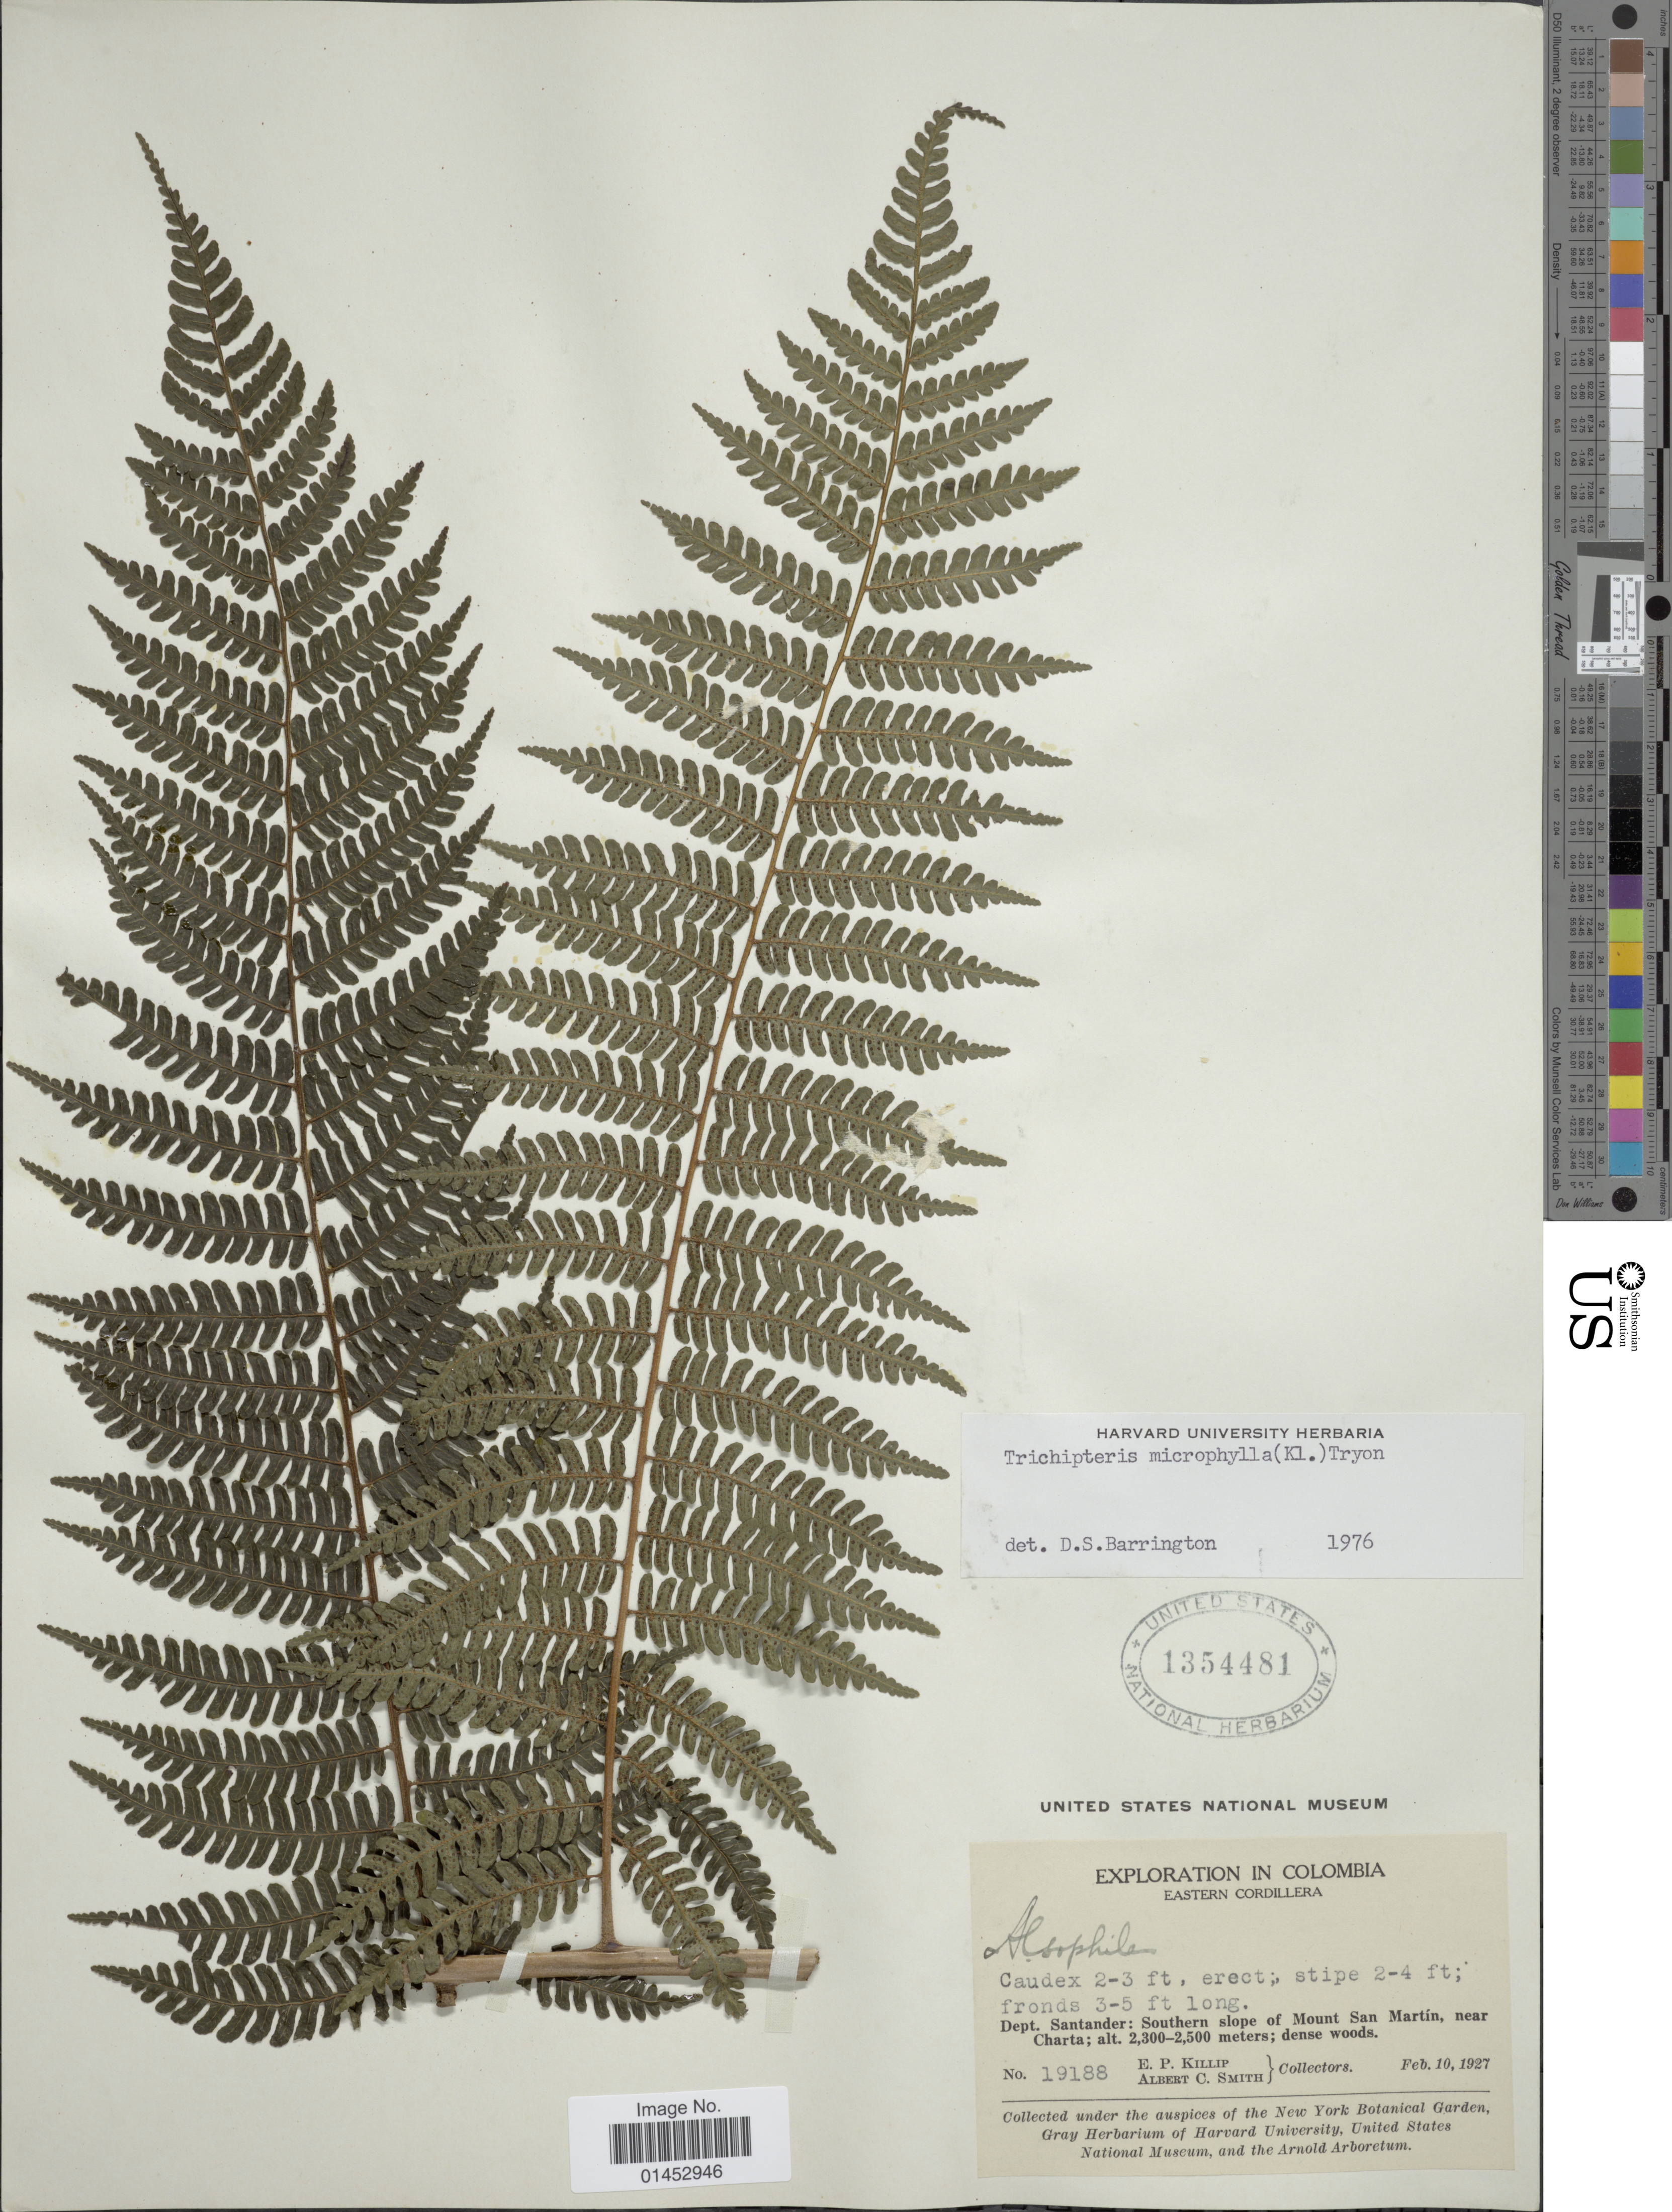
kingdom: Plantae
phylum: Tracheophyta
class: Polypodiopsida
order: Cyatheales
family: Cyatheaceae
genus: Cyathea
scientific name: Cyathea squamata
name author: (Klotzsch) Domin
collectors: E. P. Killip & A. C. Smith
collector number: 19188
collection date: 1927-02-10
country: Colombia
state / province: Santander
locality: Eastern Cordillera, Dept. Santander: Southern slope of Mount San Martin, near Charta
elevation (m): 2300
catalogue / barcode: US 1354481